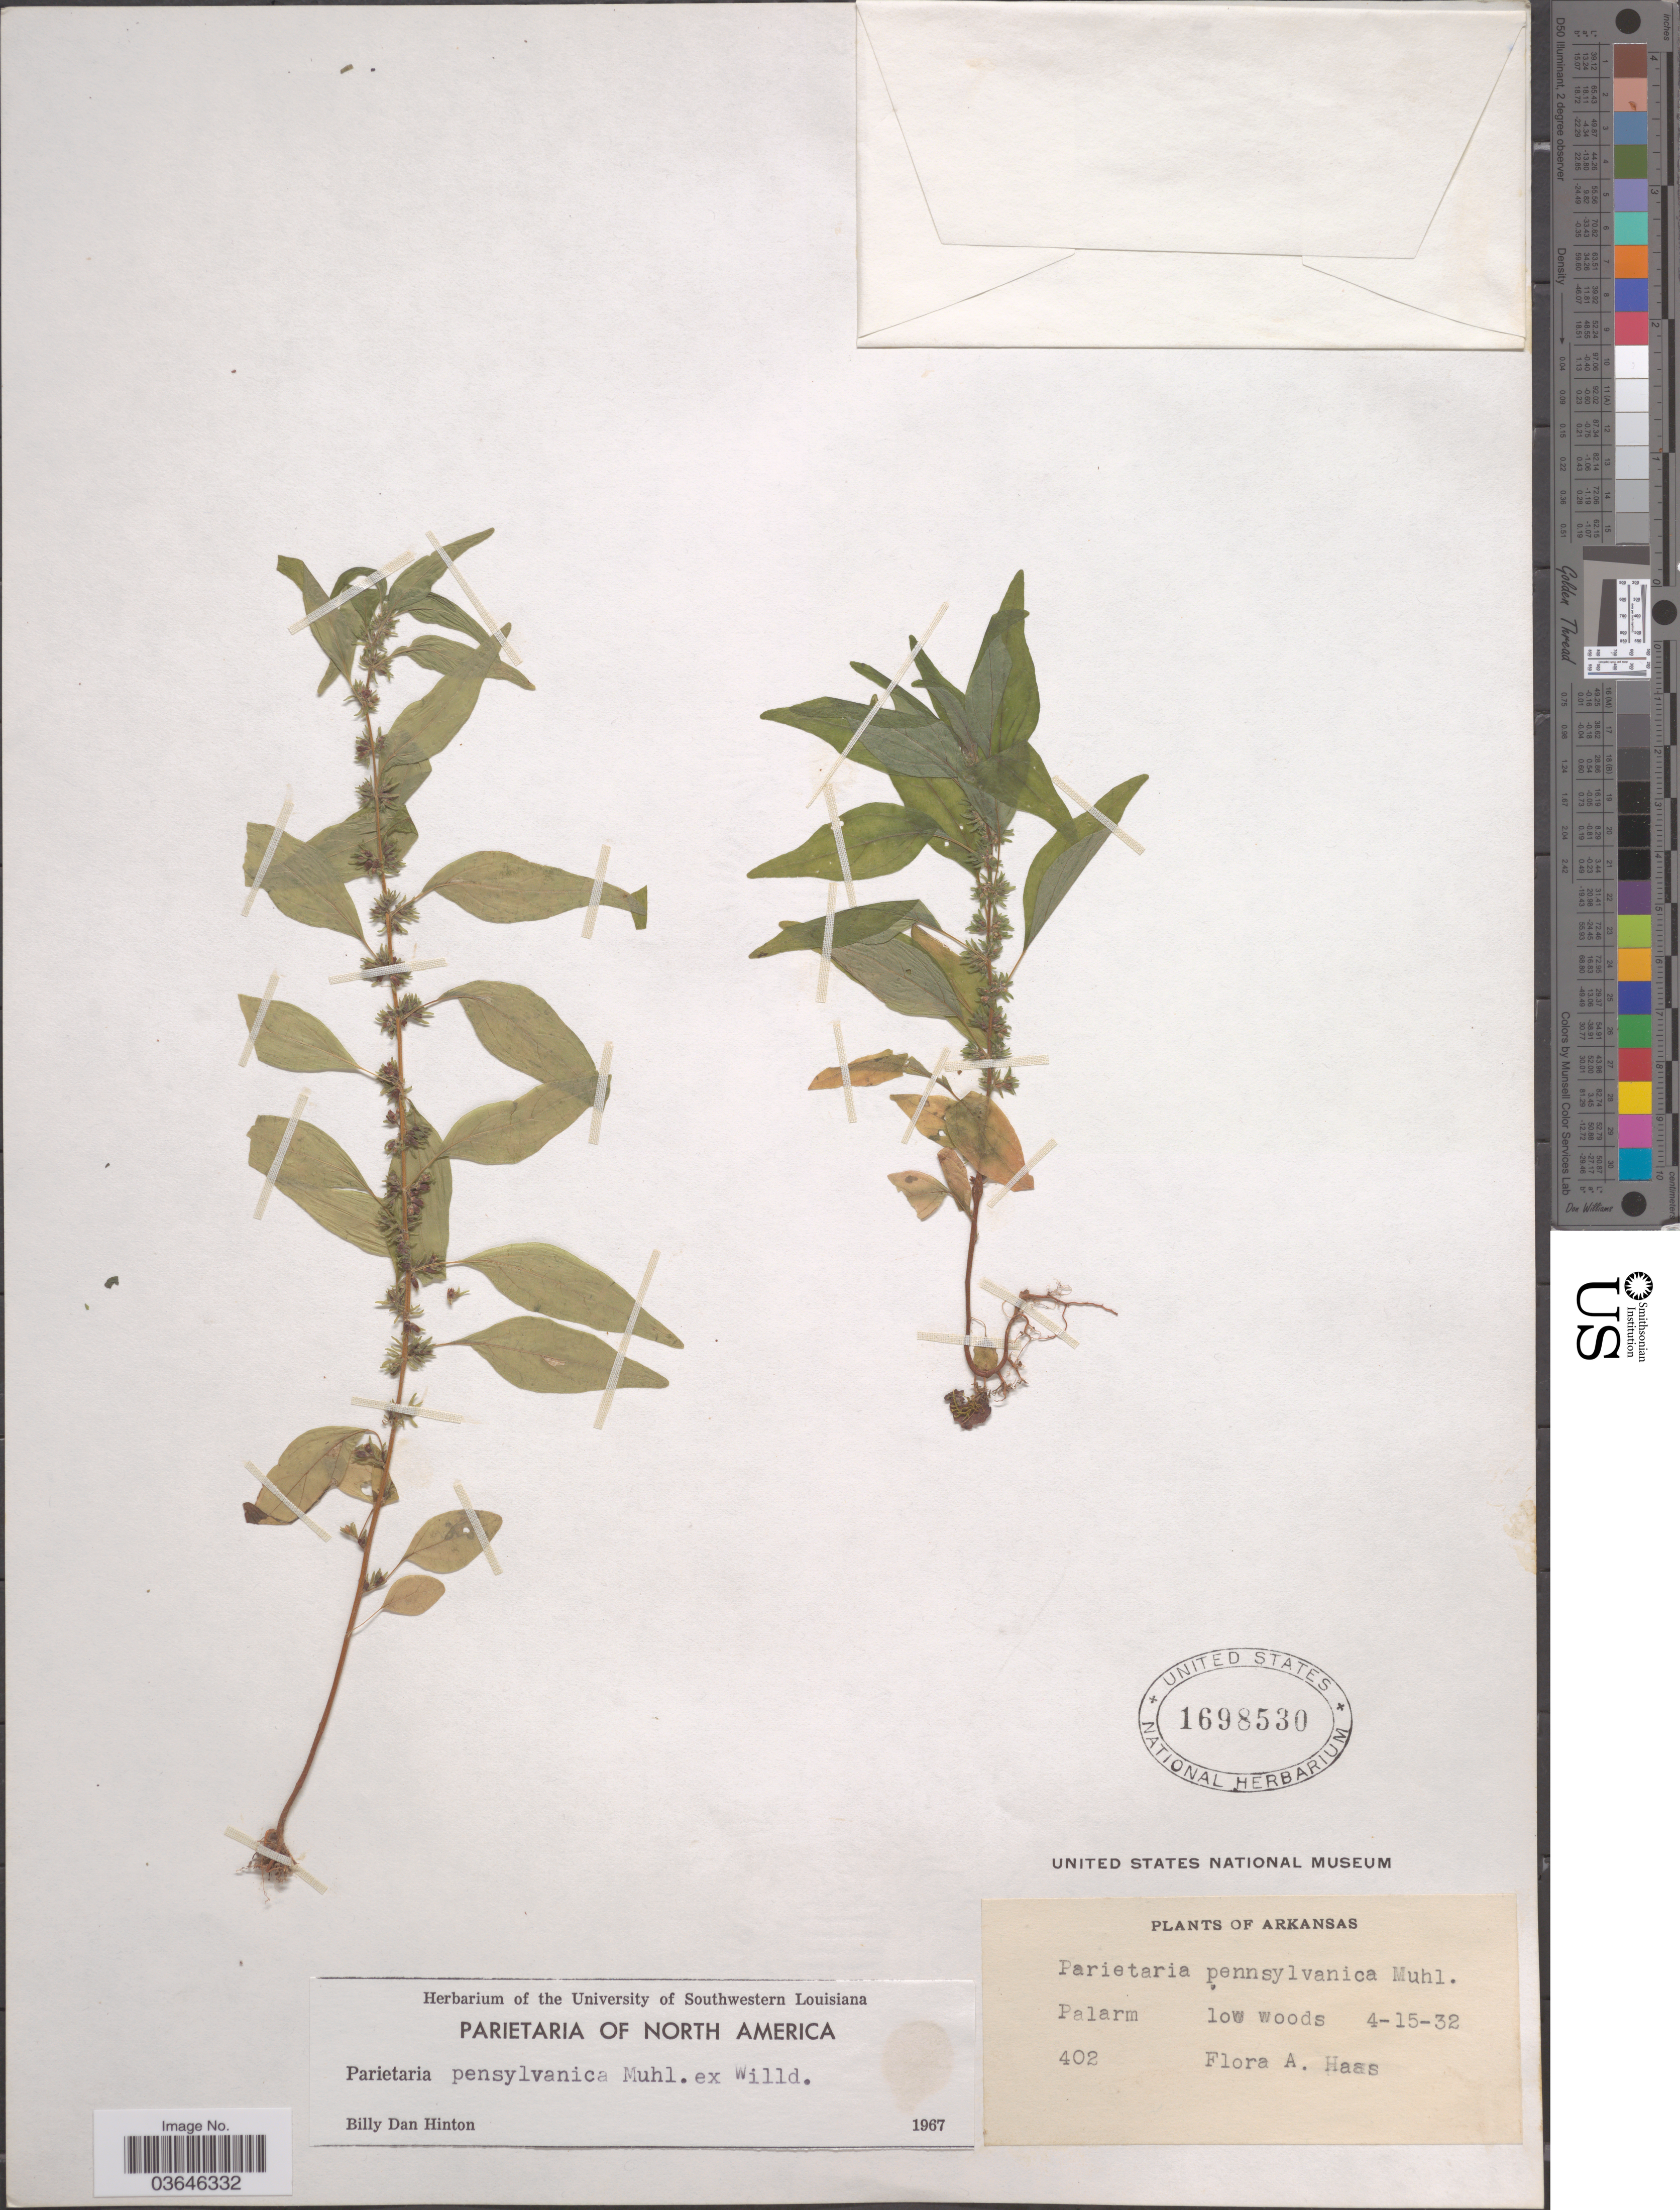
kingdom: Plantae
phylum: Tracheophyta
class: Magnoliopsida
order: Rosales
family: Urticaceae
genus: Parietaria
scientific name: Parietaria pensylvanica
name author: Muhl. ex Willd.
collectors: F. A. Haas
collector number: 402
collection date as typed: Transcribed d/m/y: 15/4/32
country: United States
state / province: Arkansas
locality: Palarm.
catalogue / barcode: US 1698530